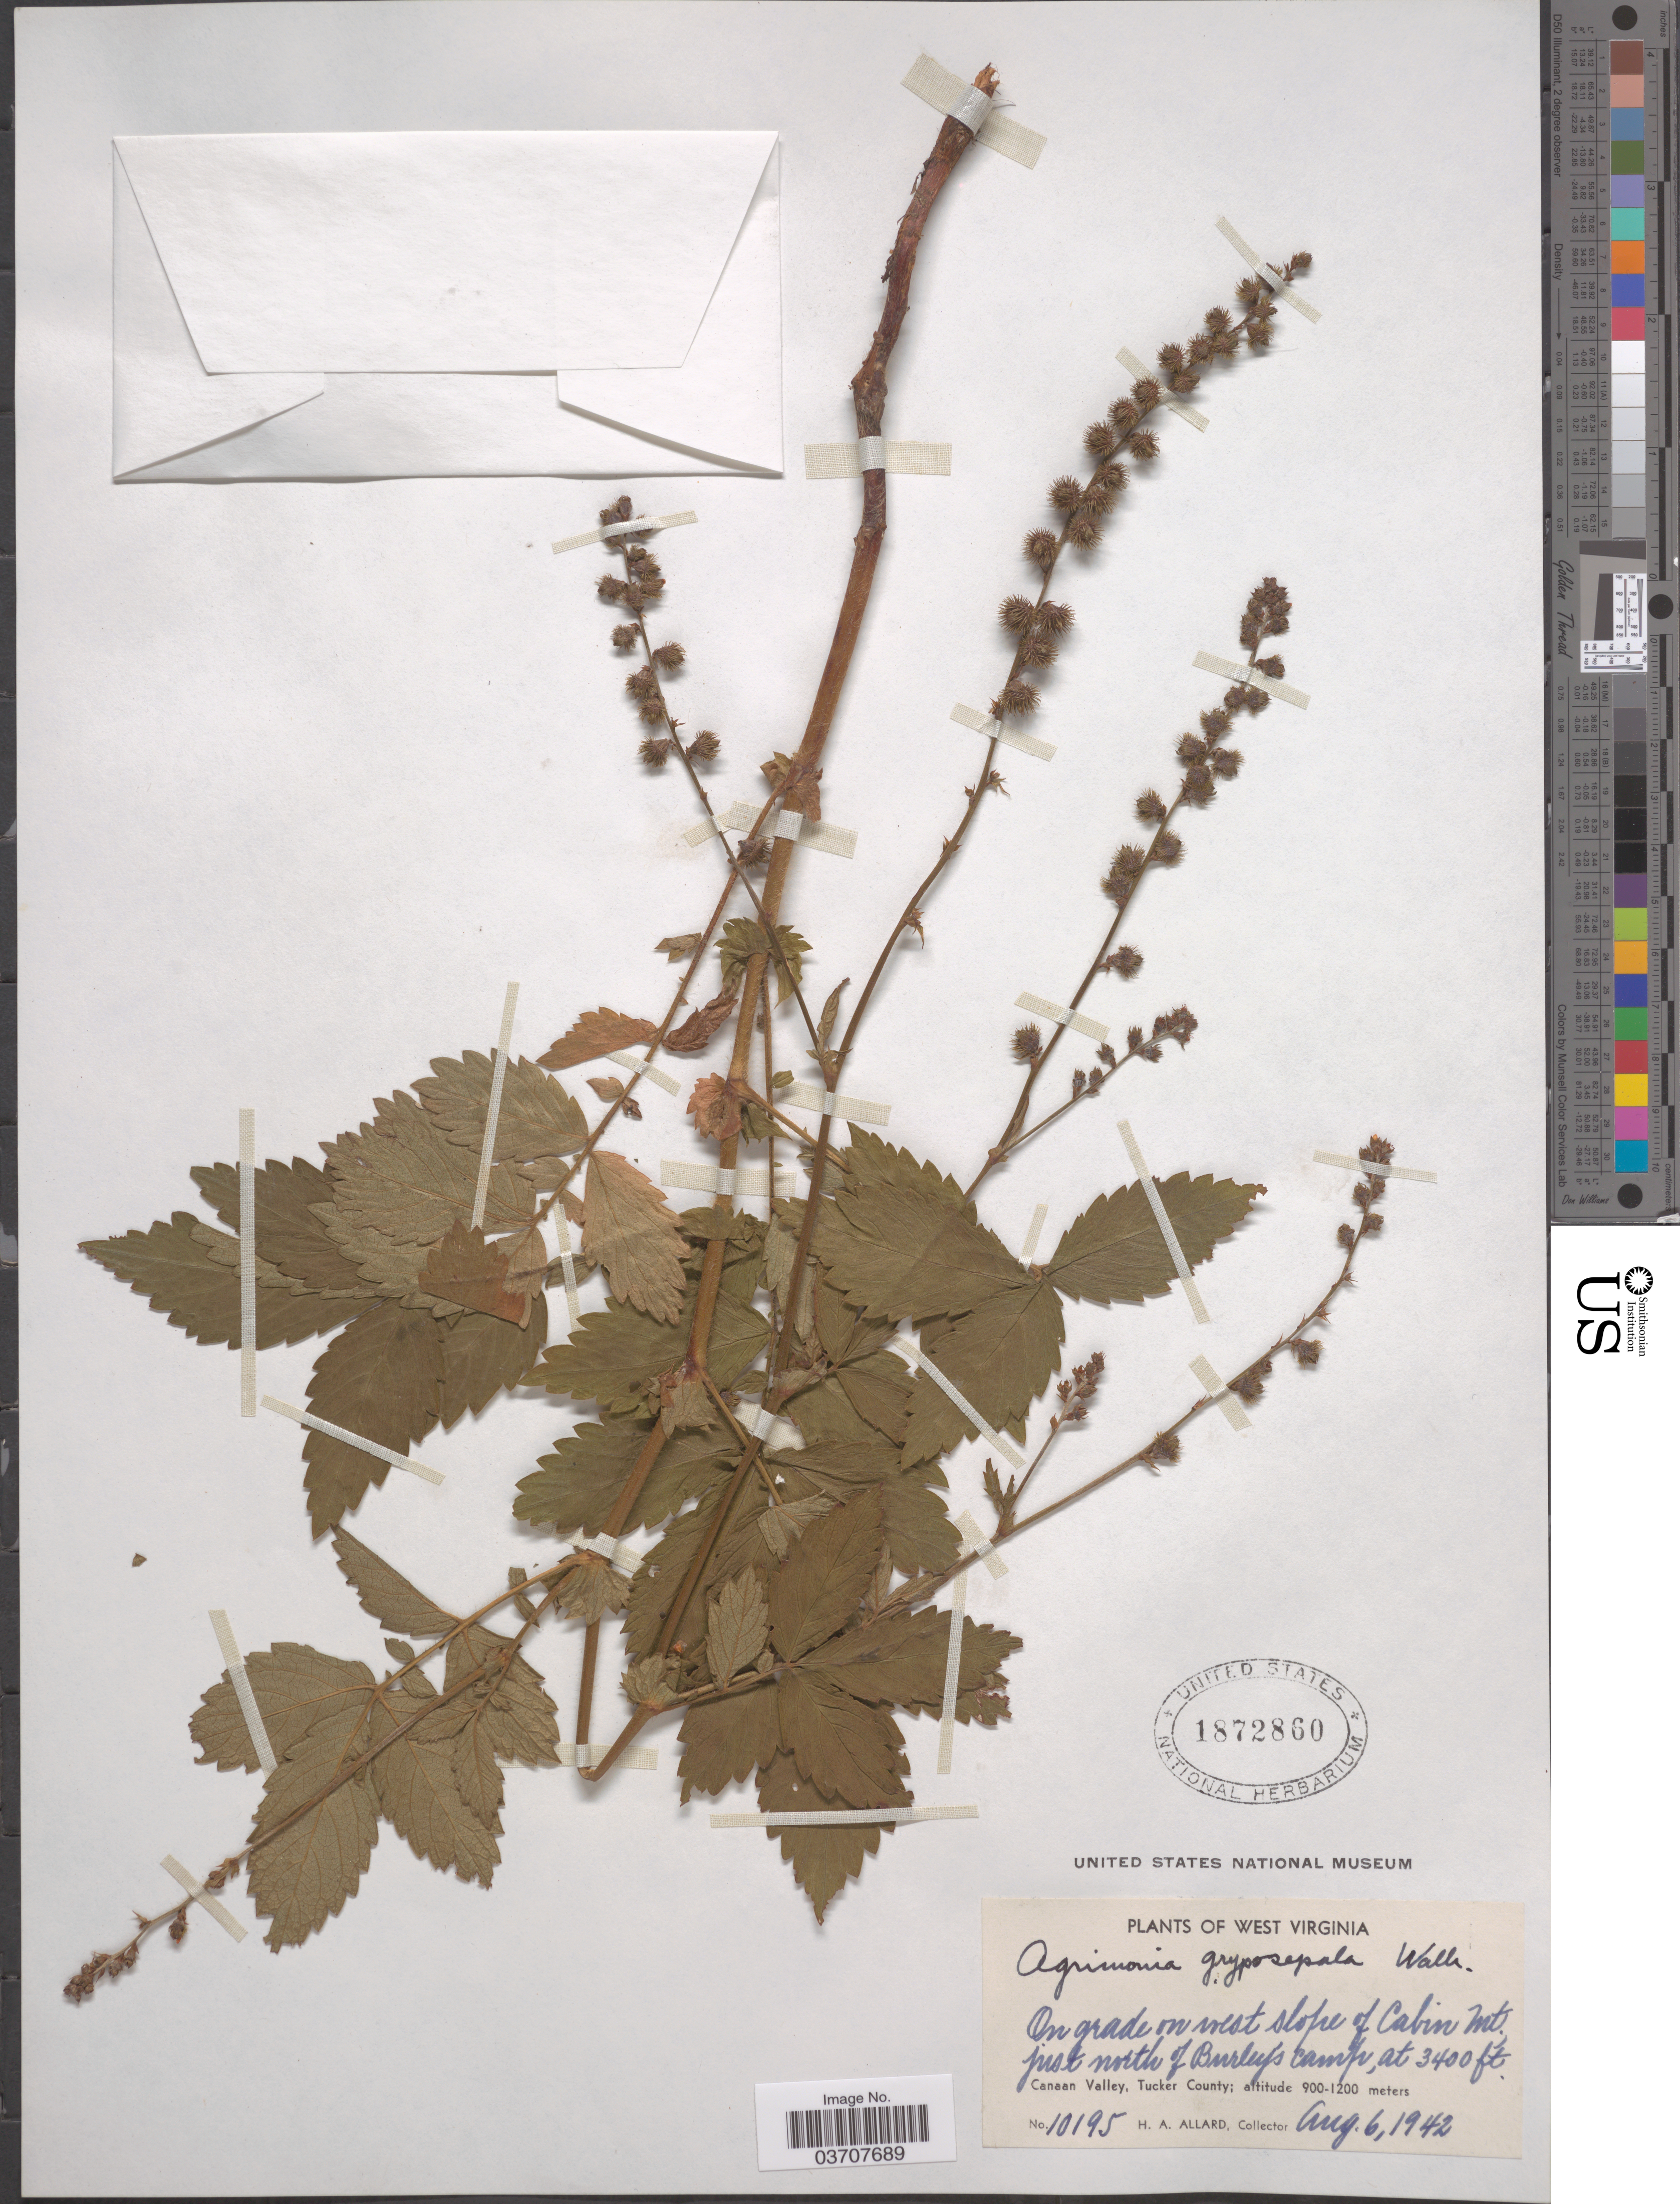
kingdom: Plantae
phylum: Tracheophyta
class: Magnoliopsida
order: Rosales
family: Rosaceae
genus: Agrimonia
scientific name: Agrimonia gryposepala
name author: Wallr.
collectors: H. A. Allard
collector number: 10195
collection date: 1942-08-06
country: United States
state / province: West Virginia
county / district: Tucker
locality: On grade on west slope of Cabin Mt. just north of Burley's Camp. Canaan Valley, Tucker County.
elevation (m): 1036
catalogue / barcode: US 1872860